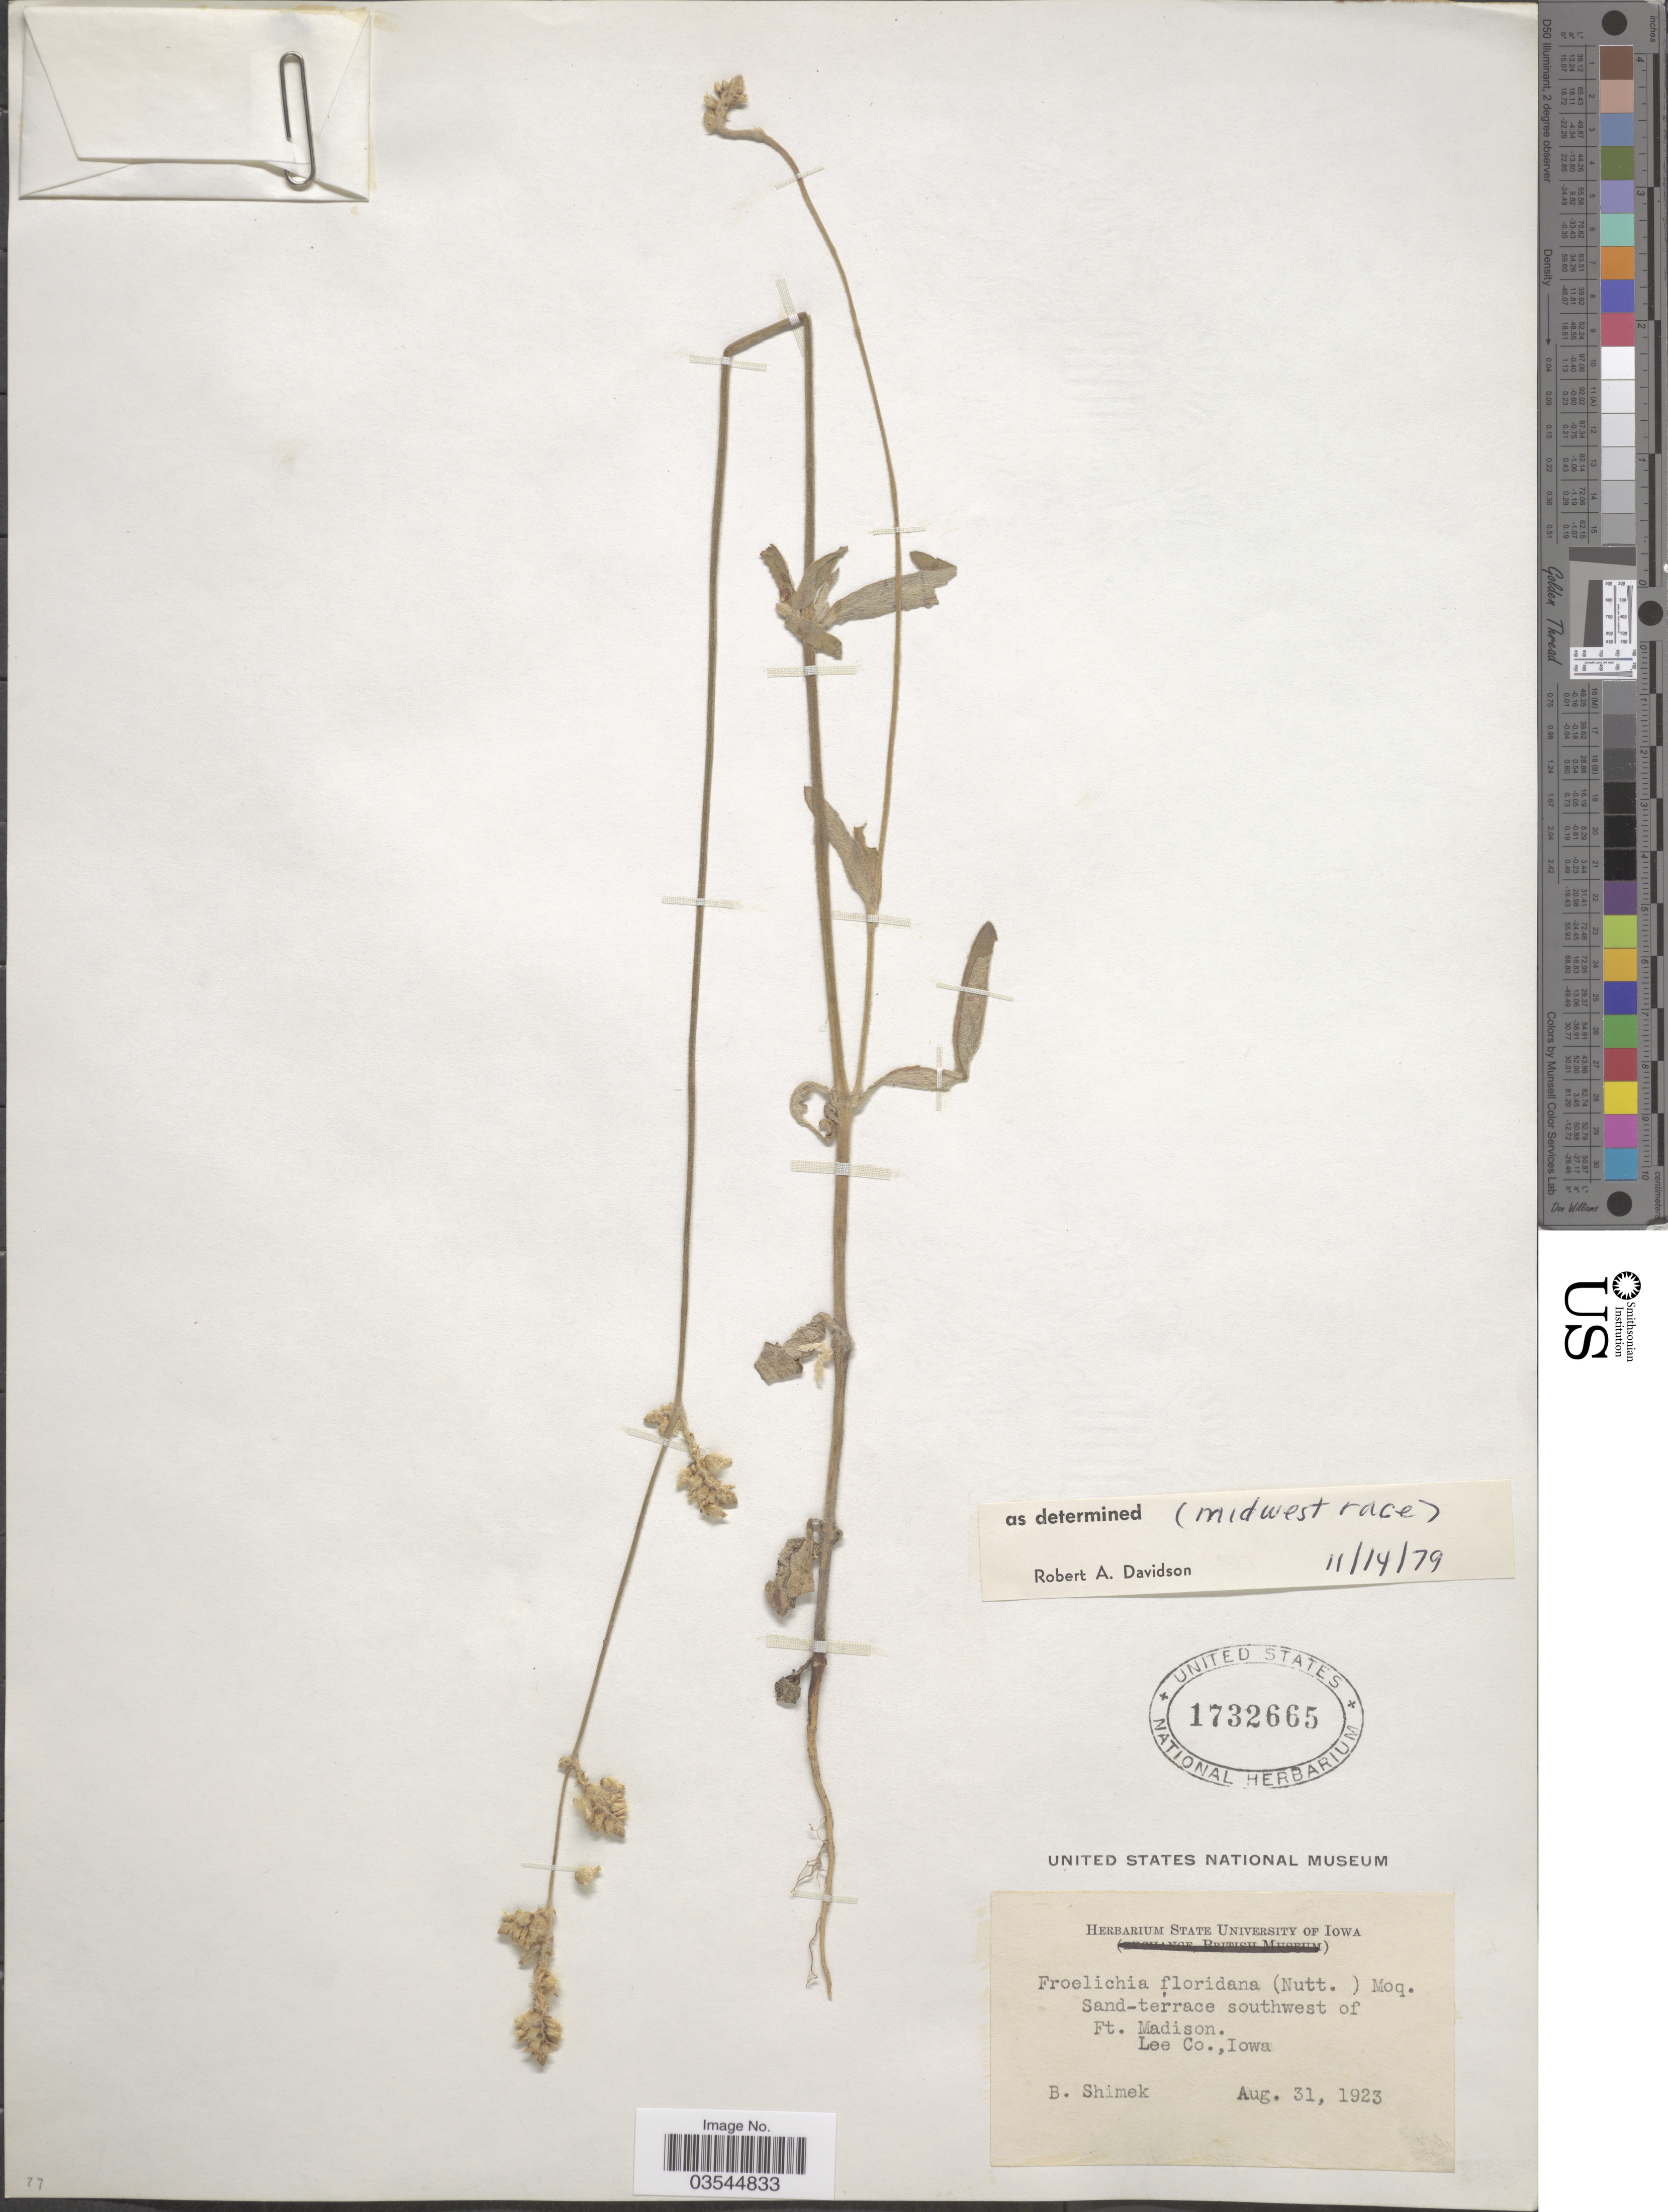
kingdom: Plantae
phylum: Tracheophyta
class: Magnoliopsida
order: Caryophyllales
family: Amaranthaceae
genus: Froelichia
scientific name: Froelichia floridana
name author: (Nutt.) Moq.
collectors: B. Shimek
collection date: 1923-08-31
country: United States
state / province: Iowa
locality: Southwest of Ft. Madison. Lee Co.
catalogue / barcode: US 1732665